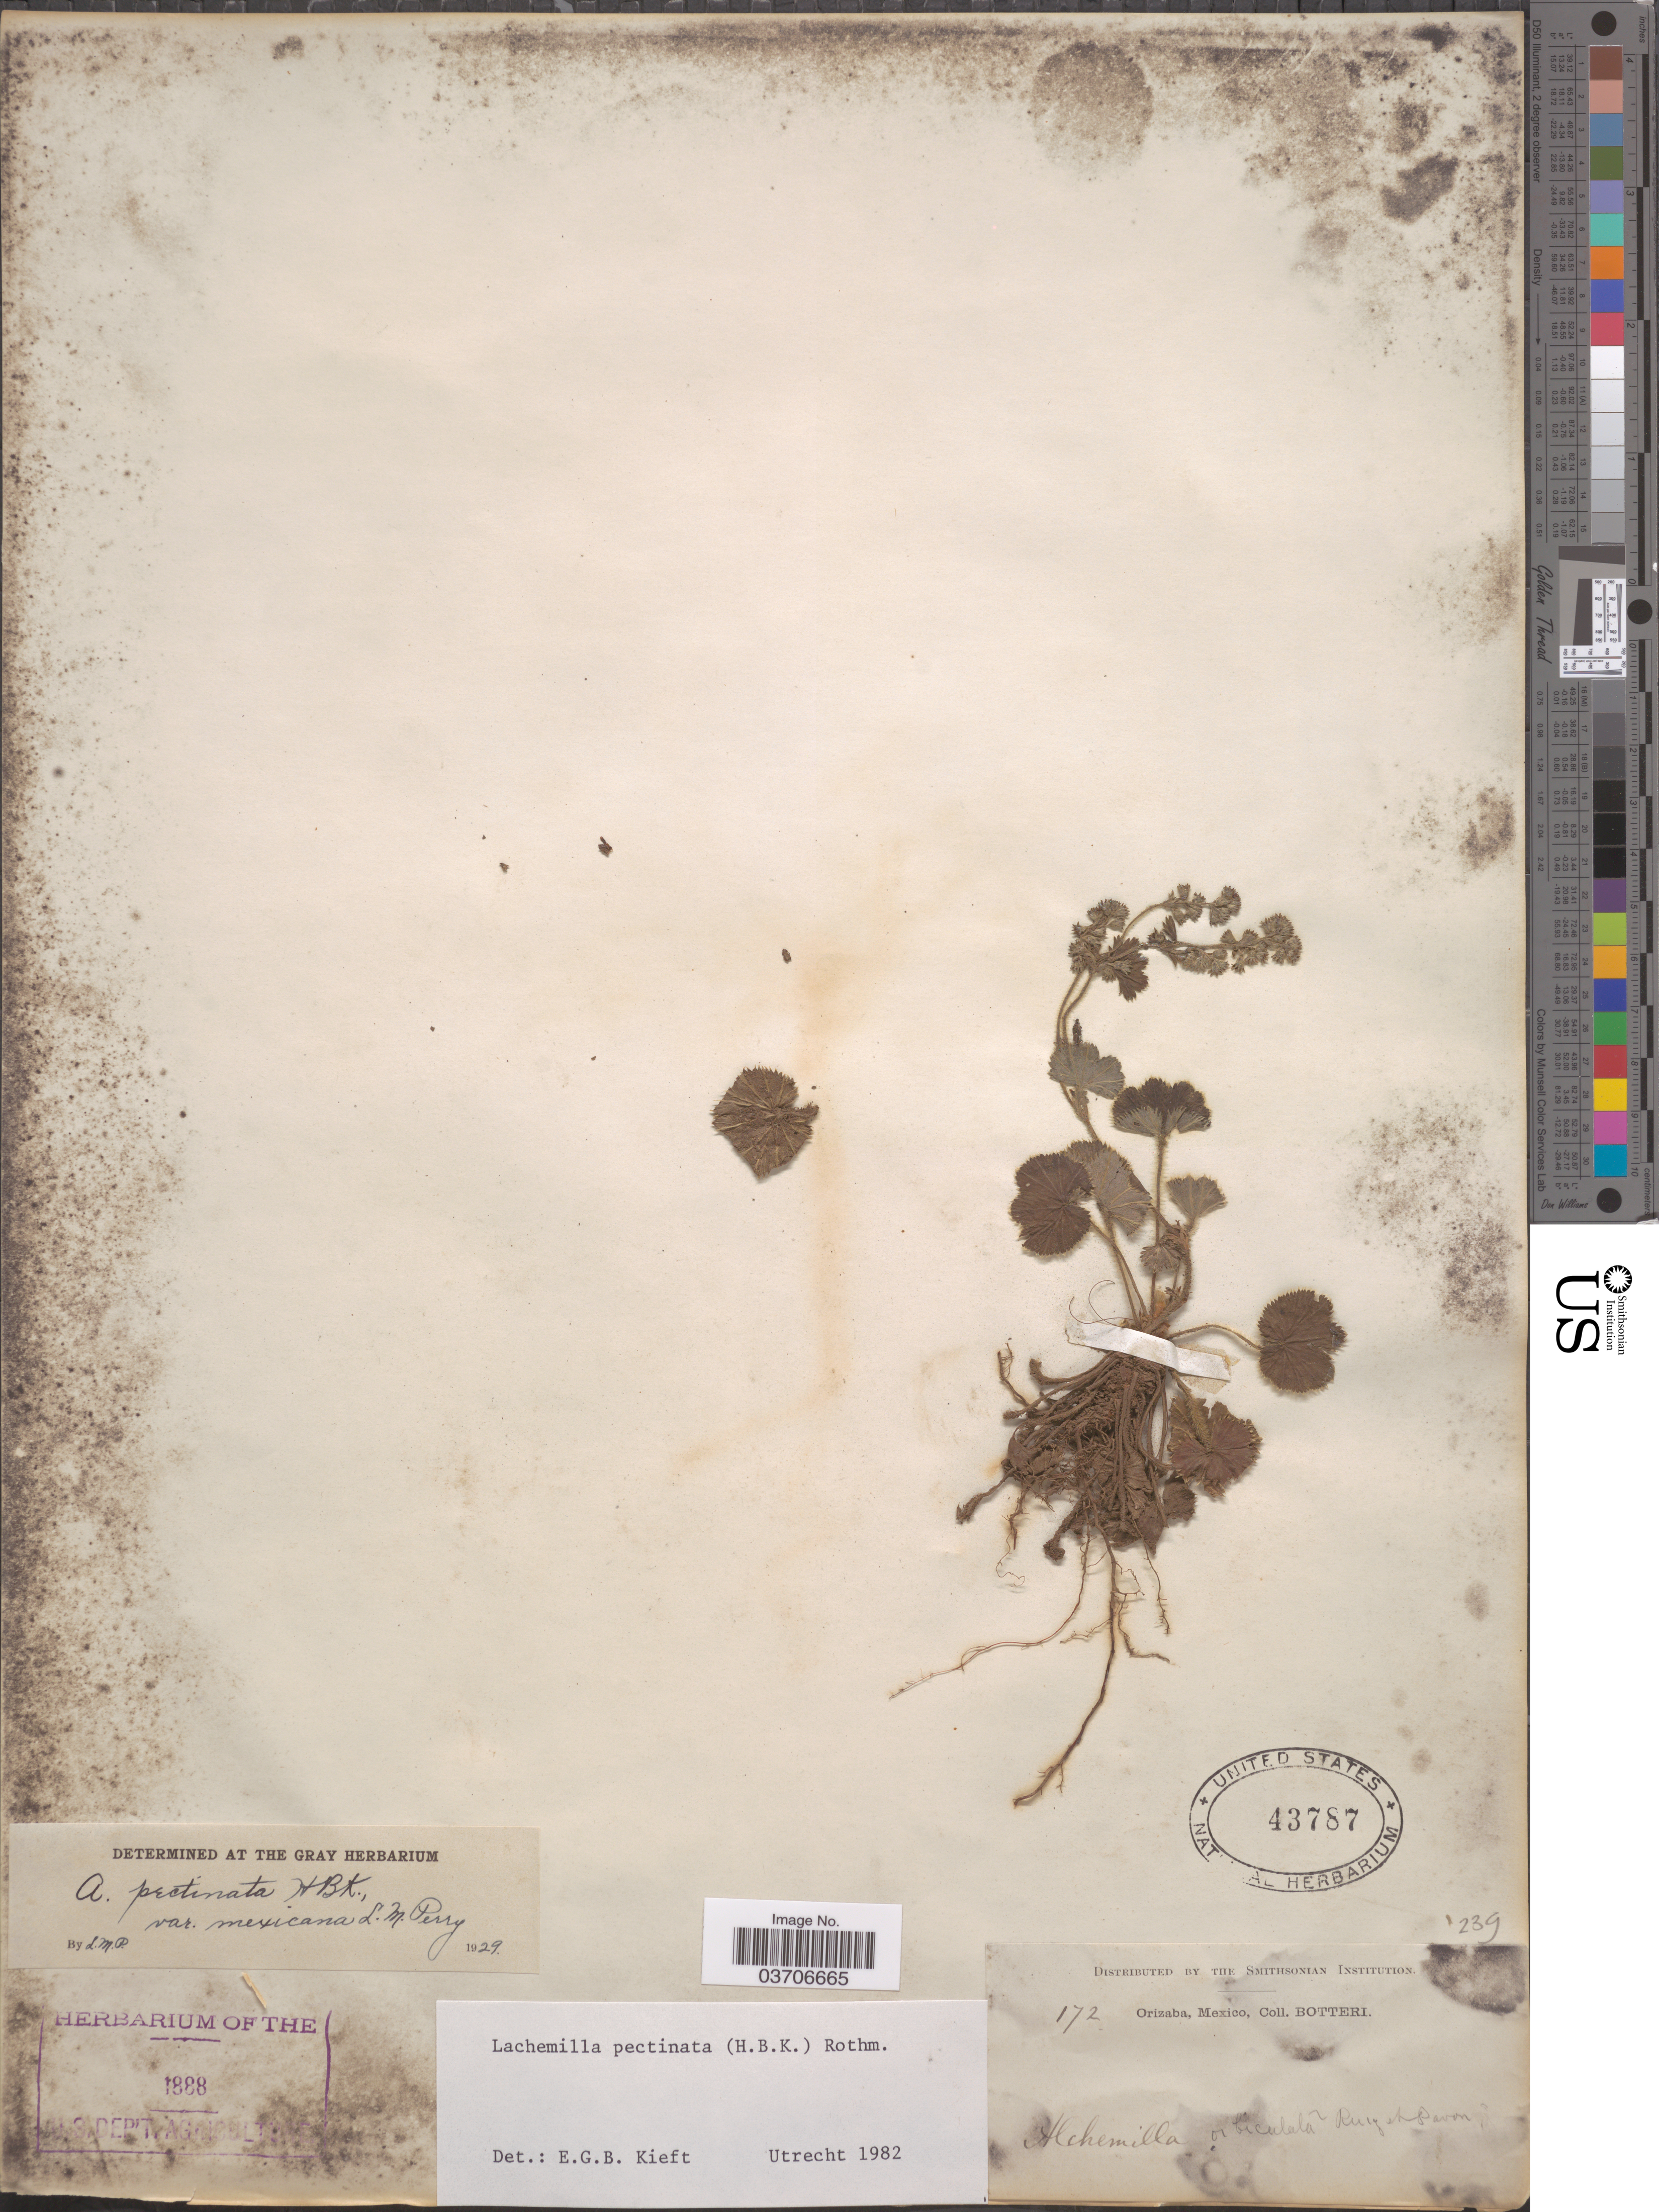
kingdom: Plantae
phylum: Tracheophyta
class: Magnoliopsida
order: Rosales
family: Rosaceae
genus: Lachemilla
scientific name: Lachemilla pectinata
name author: (Kunth) Rothm.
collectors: -. Botteri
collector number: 172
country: Mexico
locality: Orizaba.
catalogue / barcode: US 43787